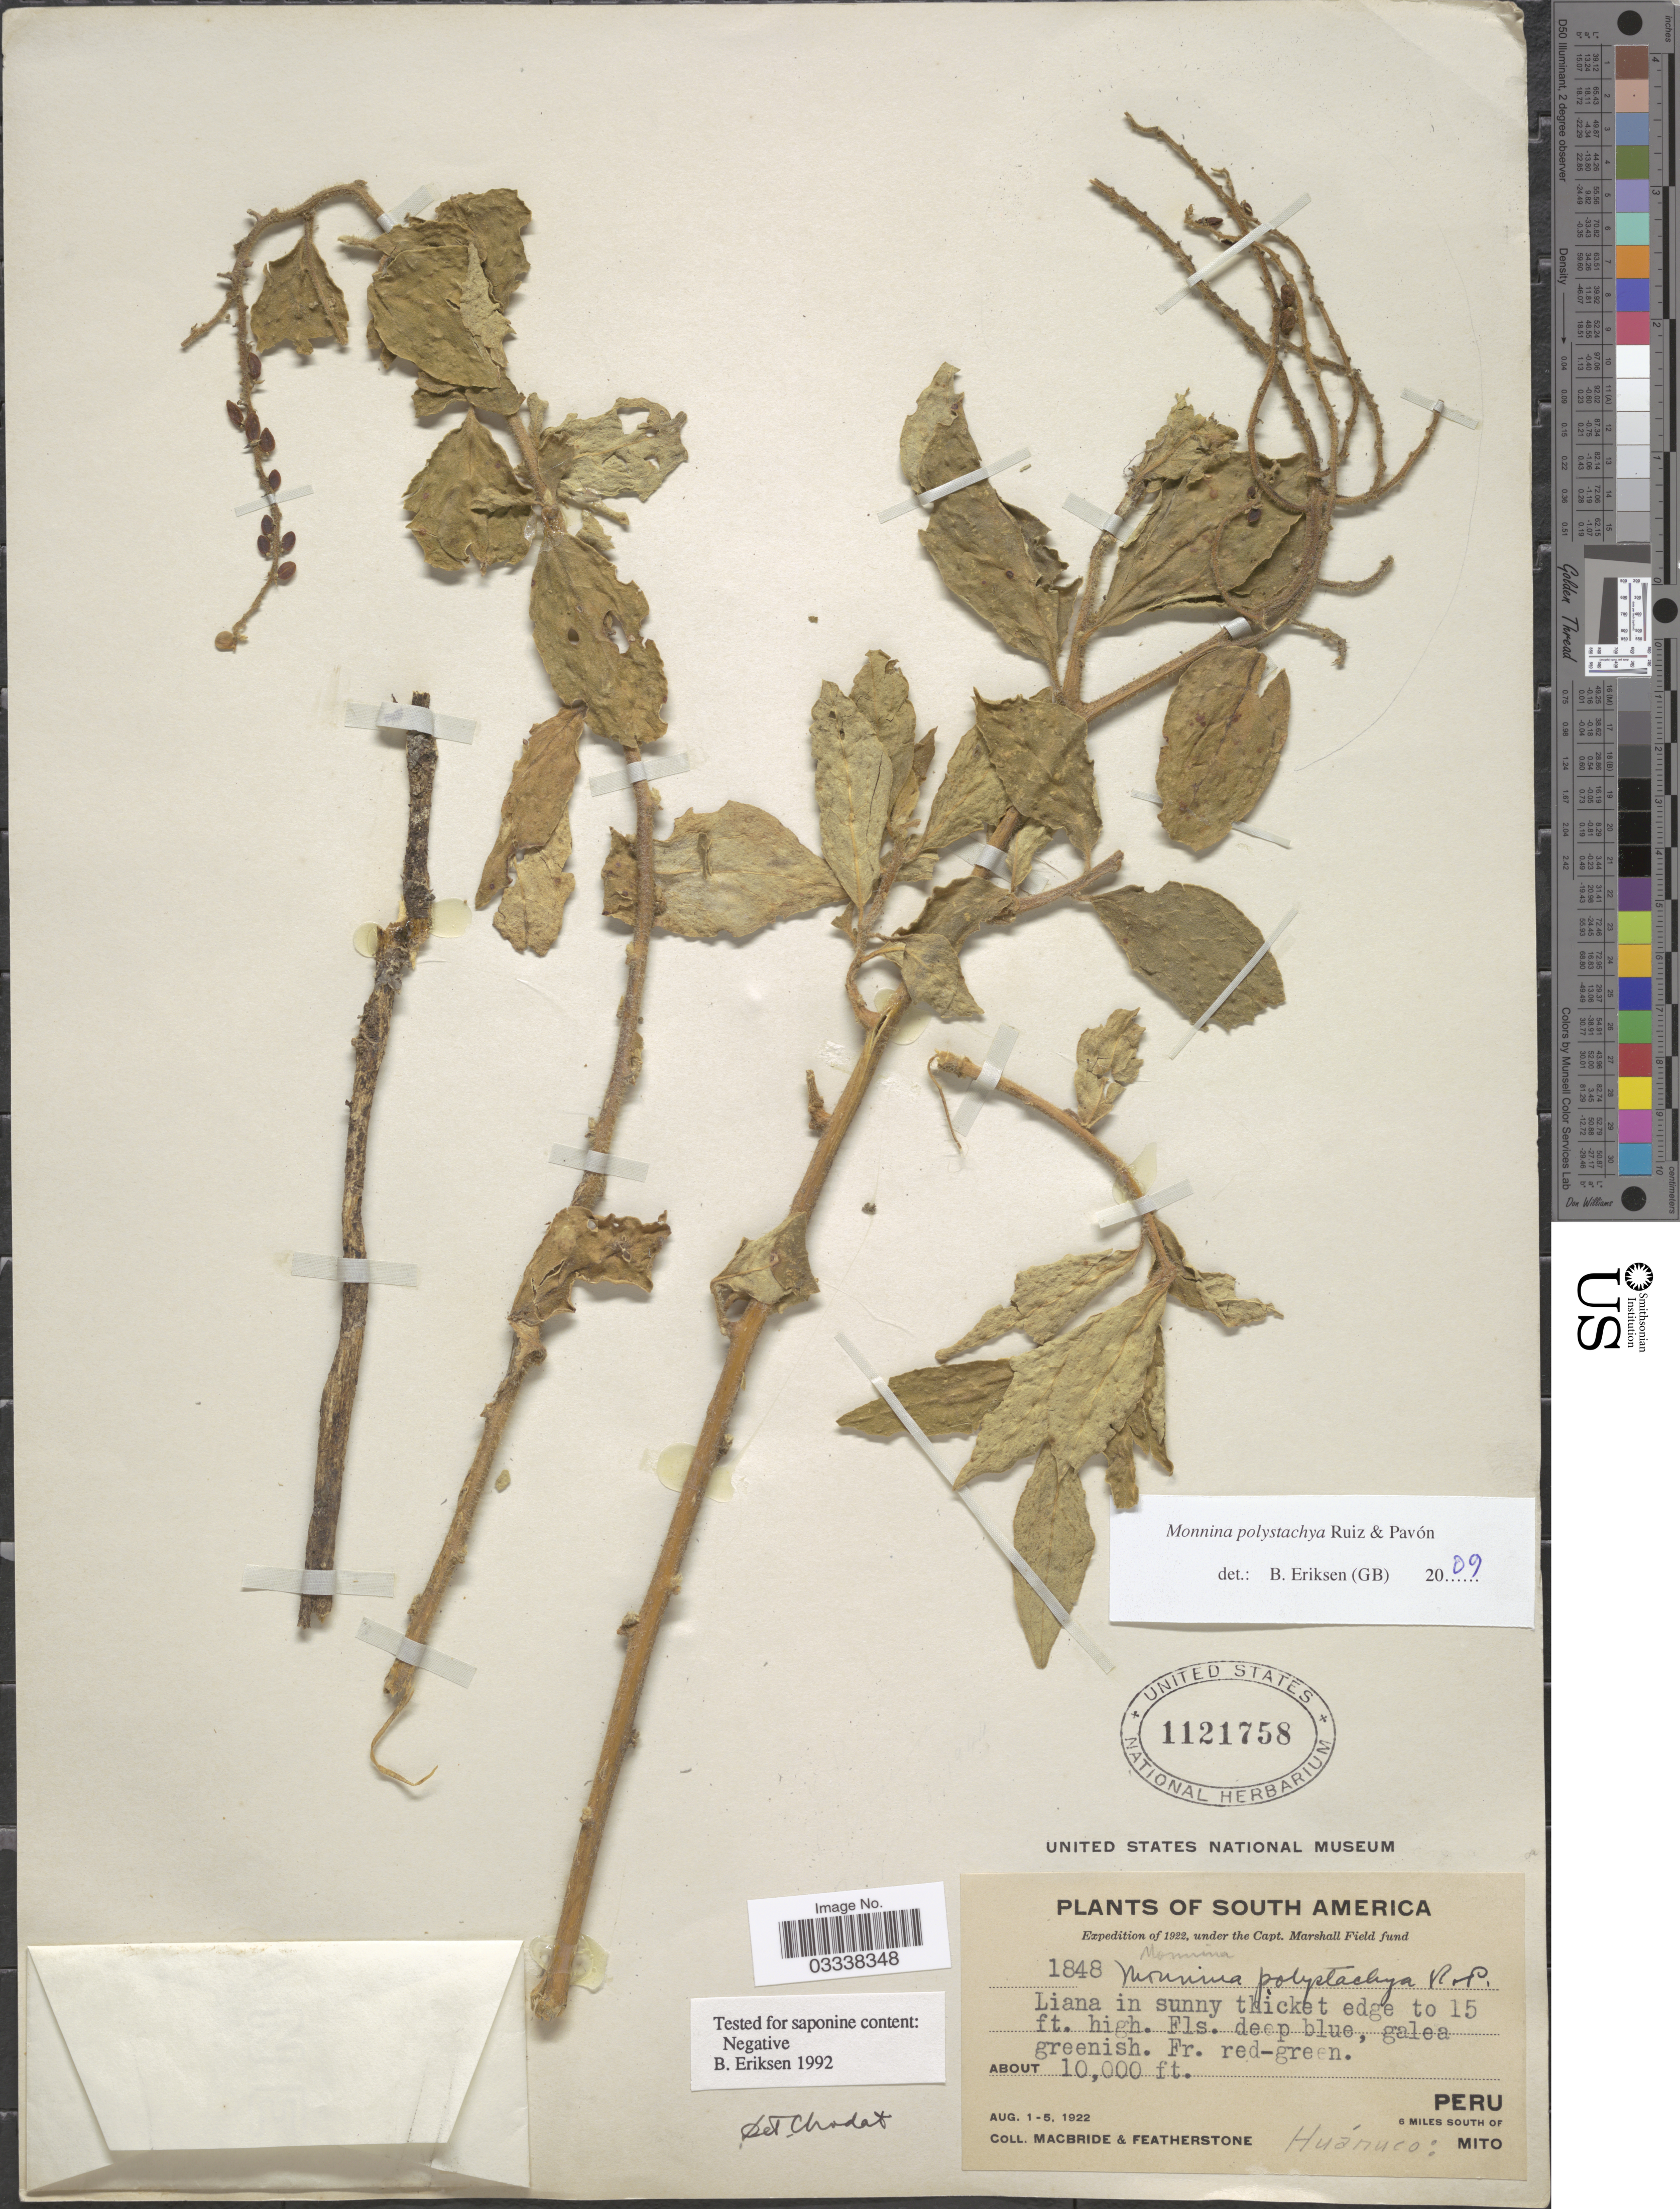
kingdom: Plantae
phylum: Tracheophyta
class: Magnoliopsida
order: Fabales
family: Polygalaceae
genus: Monnina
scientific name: Monnina pseudopolystachya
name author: Chodat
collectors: Macbride, -- & -. Featherstone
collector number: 1848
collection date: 1922-08-01/1922-08-05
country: Peru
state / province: Huánuco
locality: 6 miles S of Mito.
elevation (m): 3048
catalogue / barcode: US 1121758